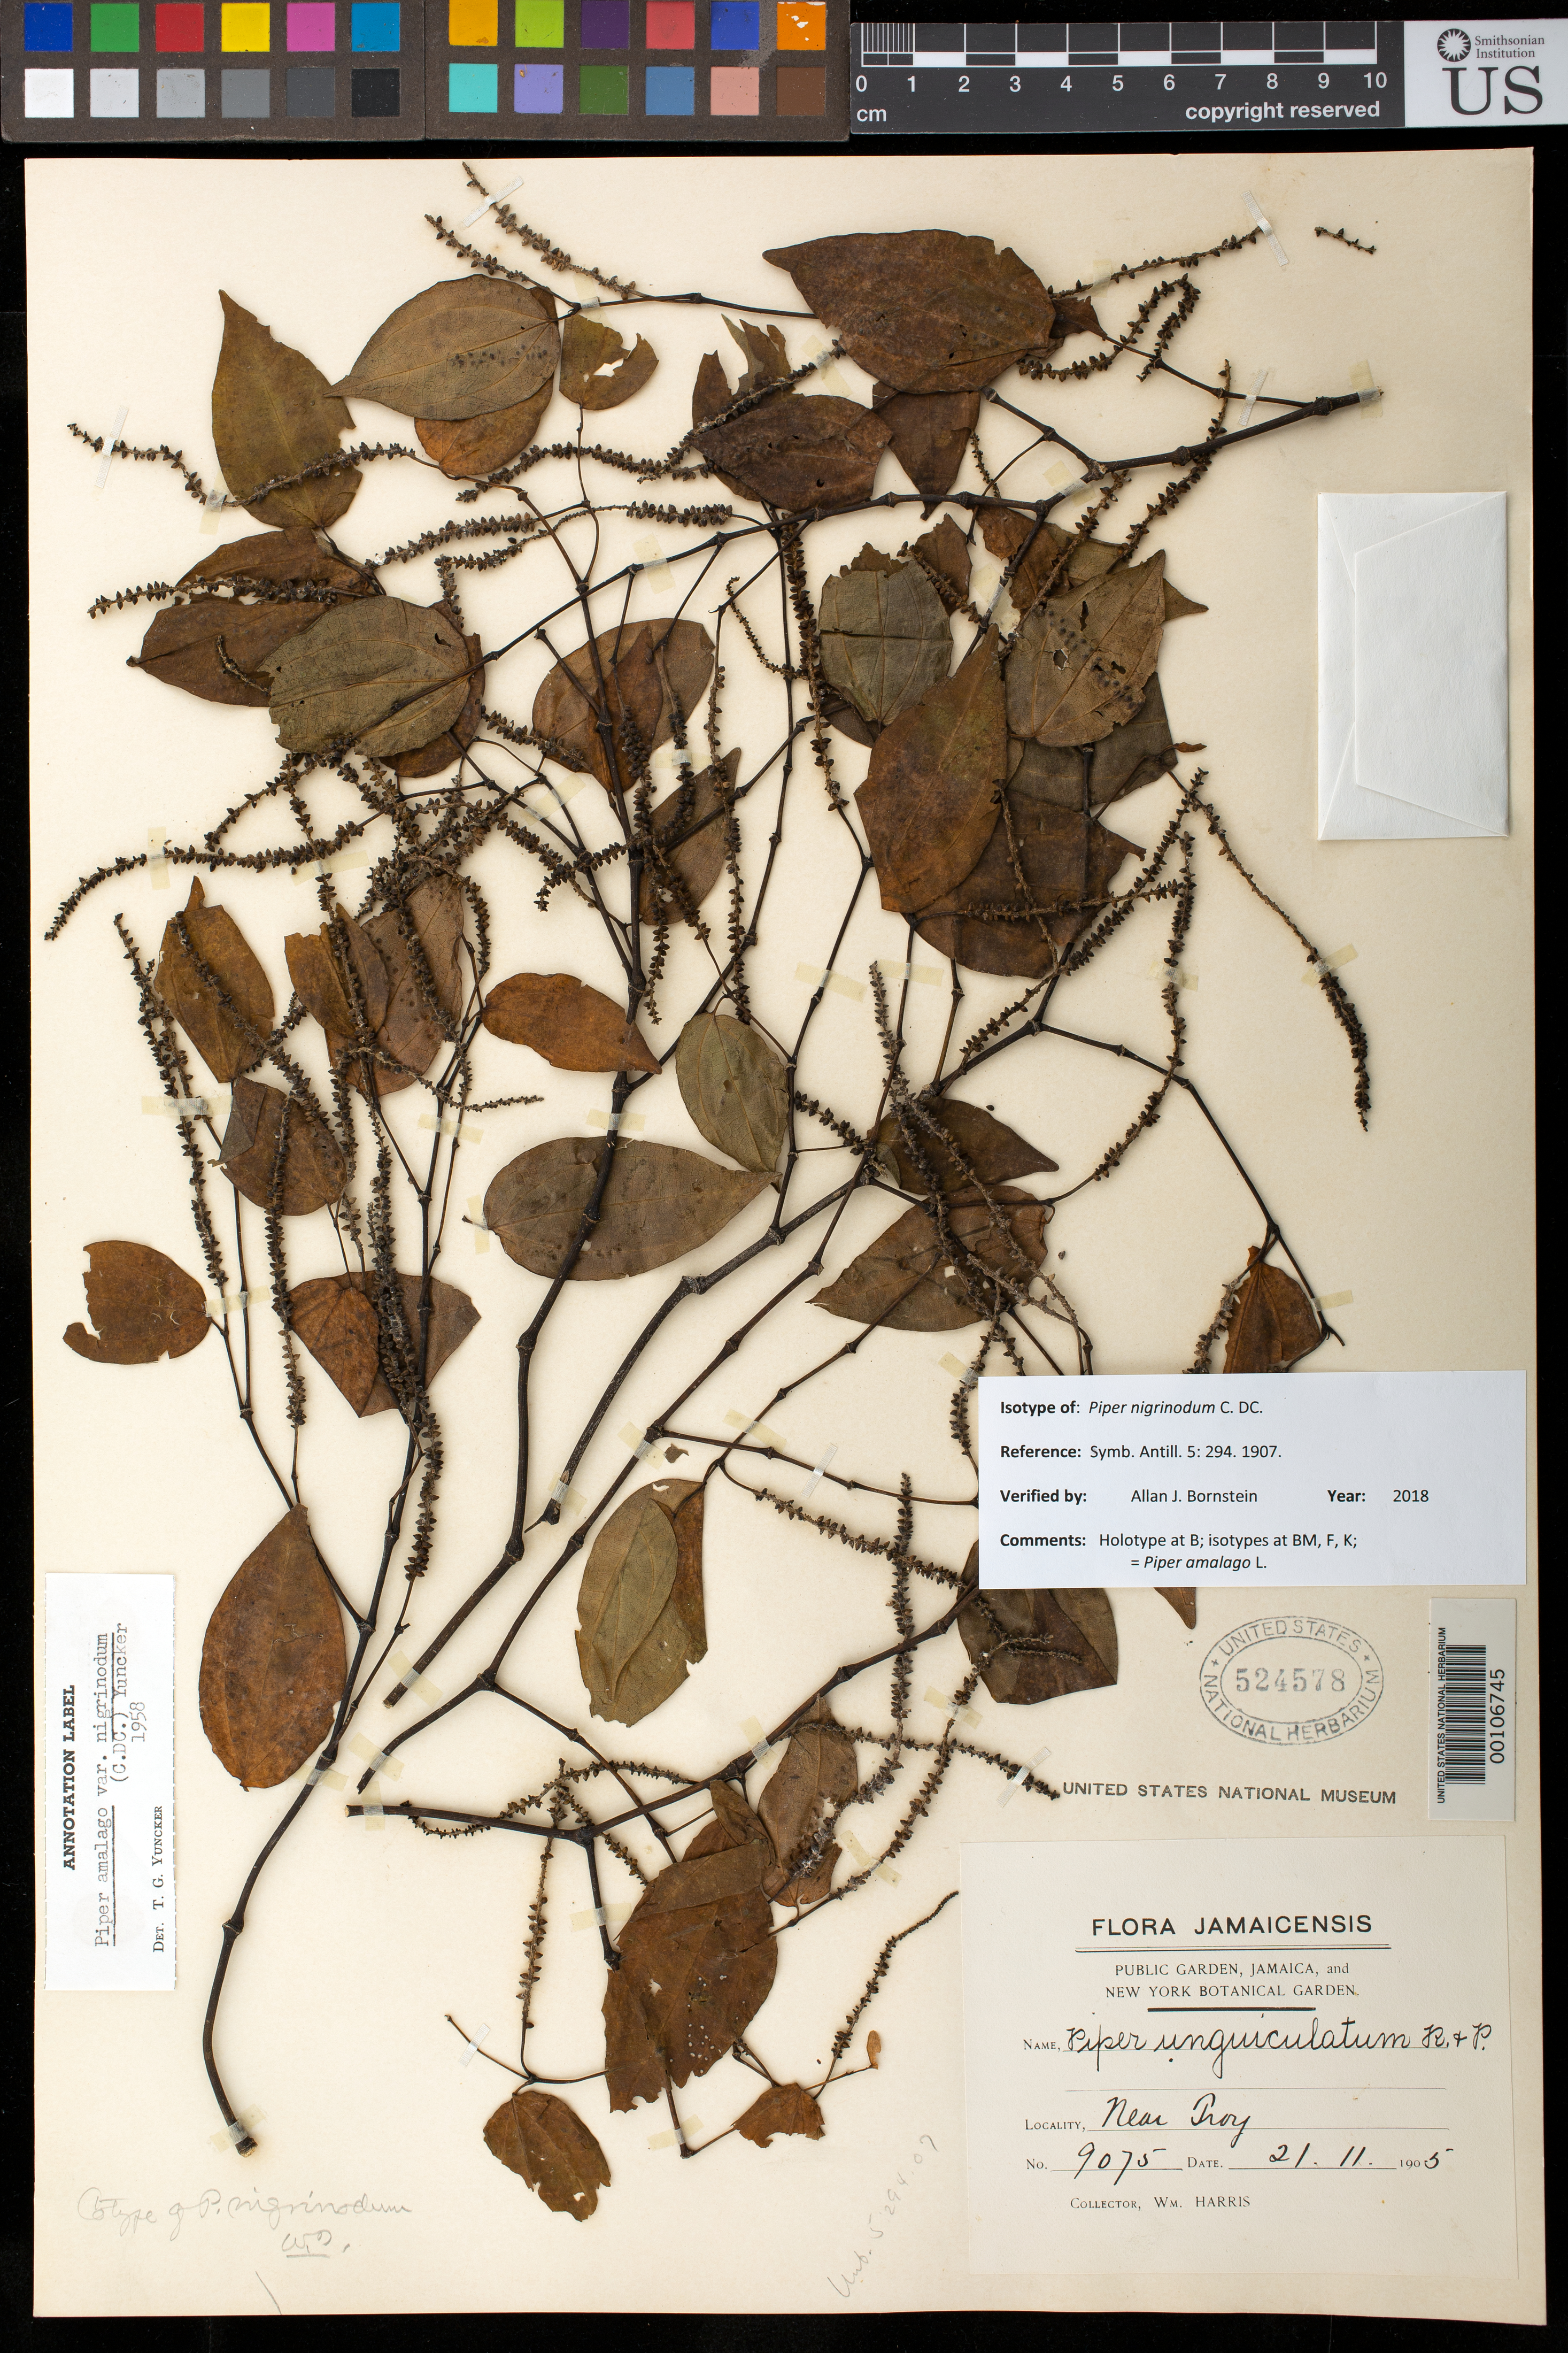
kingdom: Plantae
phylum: Tracheophyta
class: Magnoliopsida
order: Piperales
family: Piperaceae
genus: Piper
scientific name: Piper nigrinodum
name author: C. DC. in Urb.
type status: Isotype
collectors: W. H. Harris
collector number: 9075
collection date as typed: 21 Nov 1905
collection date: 1905-11-21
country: Jamaica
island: Greater Antilles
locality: Near Troy.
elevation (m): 500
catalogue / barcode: US 524578